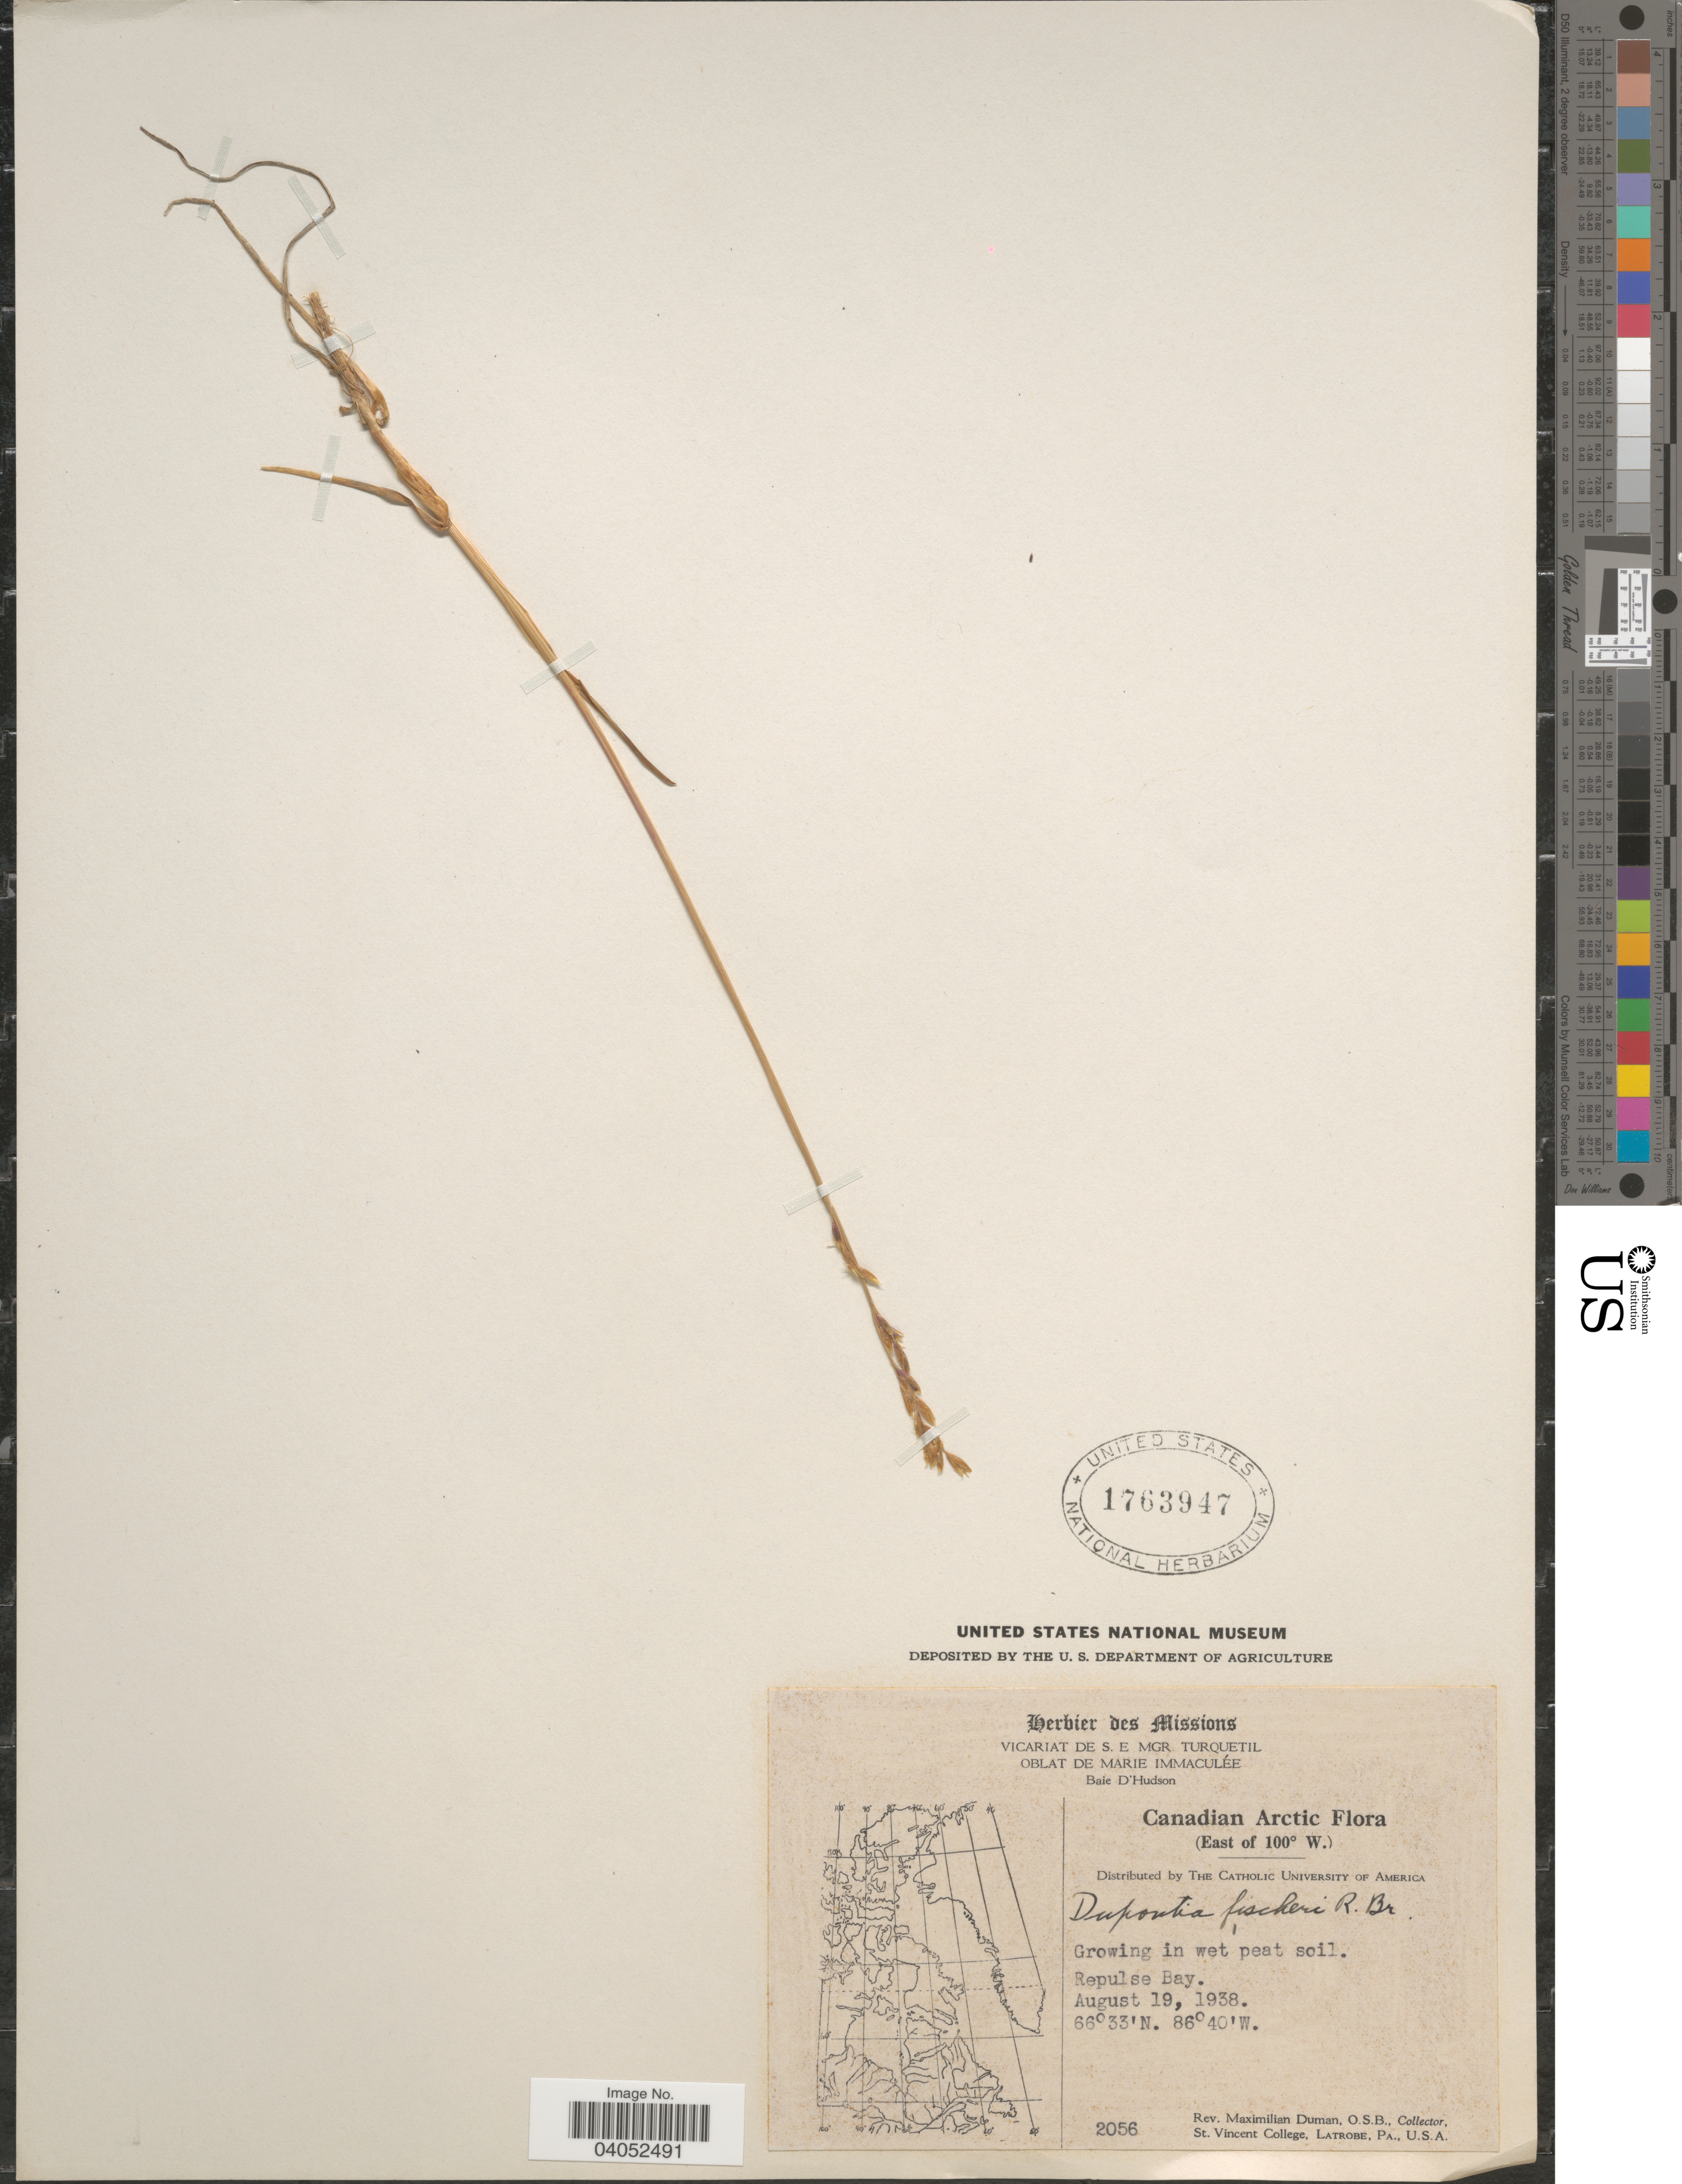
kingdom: Plantae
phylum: Tracheophyta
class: Liliopsida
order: Poales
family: Poaceae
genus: Dupontia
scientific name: Dupontia micrantha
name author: Holm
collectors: M. Duman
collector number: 2056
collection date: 1938-08-19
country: Canada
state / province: Nunavut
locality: Canadian Arctic. (East of 100º W.). Growing in wet peat soil. Repulse Bay.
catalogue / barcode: US 1763947